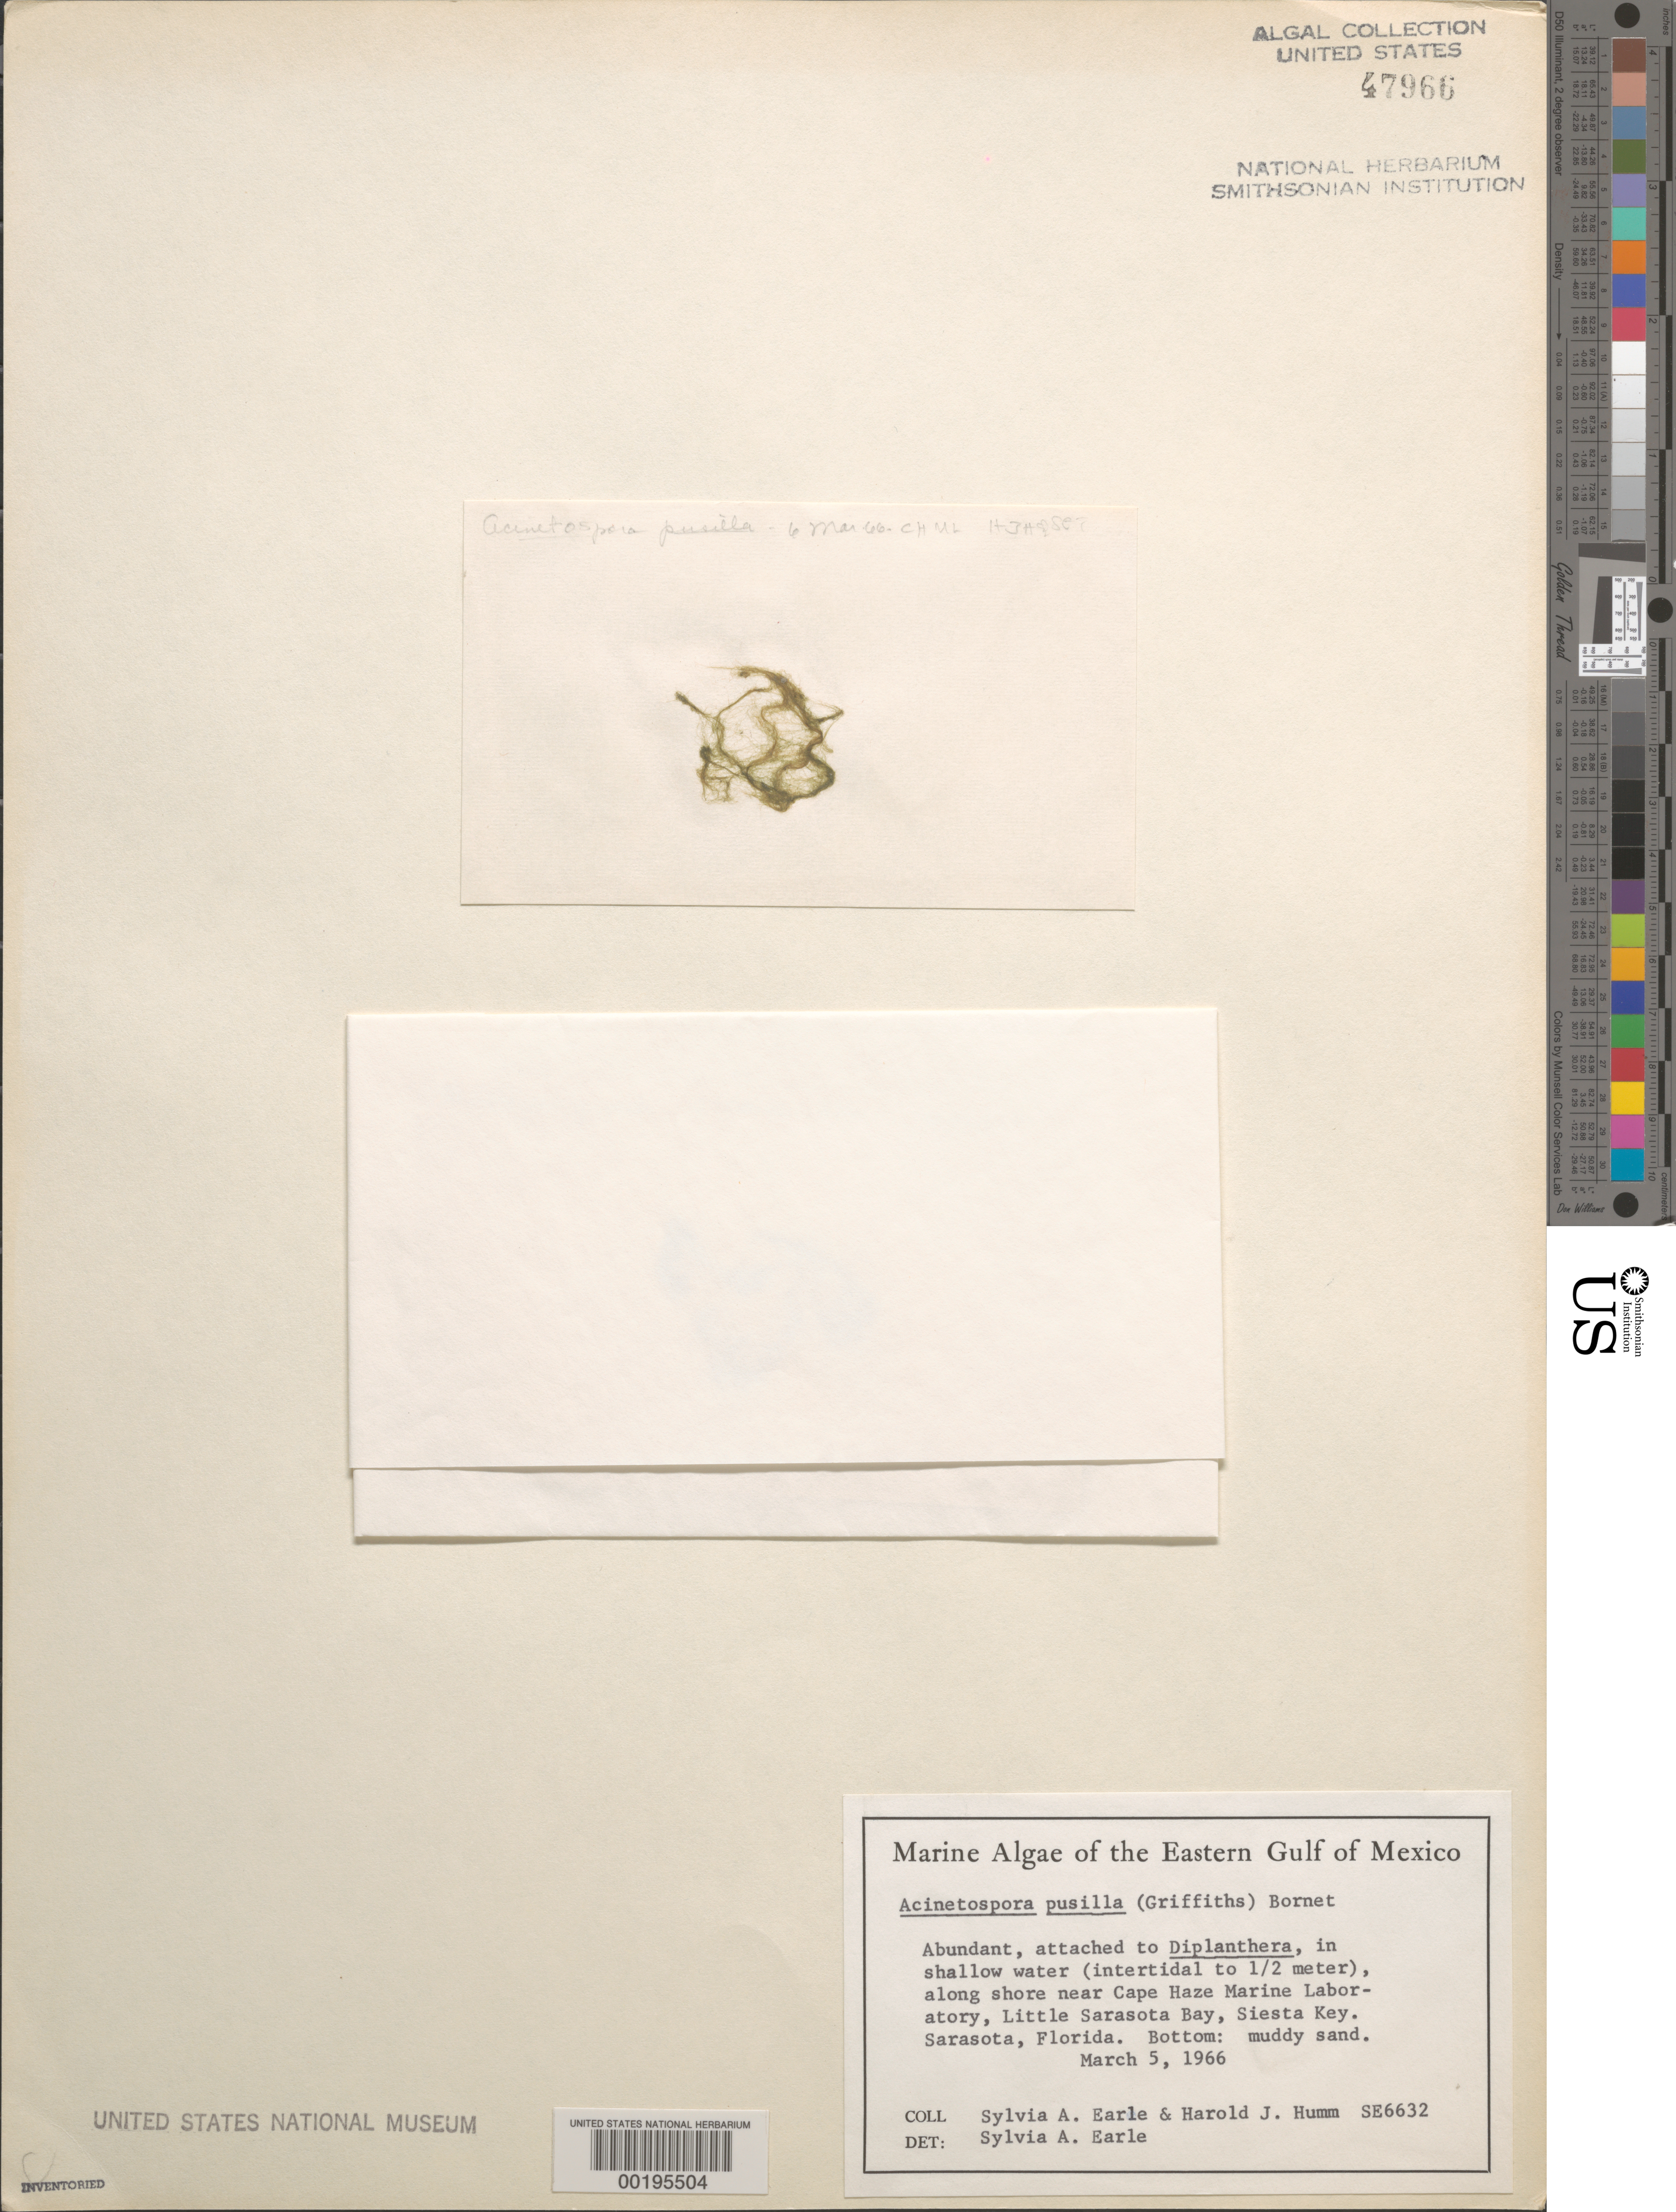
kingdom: Chromista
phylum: Ochrophyta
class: Phaeophyceae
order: Ectocarpales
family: Acinetosporaceae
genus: Acinetospora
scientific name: Acinetospora crinita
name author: (Carmich. in Harv.) Sauv.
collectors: S. A. Earle & H. J. Humm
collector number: Se 6632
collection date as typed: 05 Mar 1966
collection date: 1966-03-05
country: United States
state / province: Florida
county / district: Sarasota County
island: Siesta Key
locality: Little Sarasota Bay, near Cape Haze Marine Laboratory, Sarasota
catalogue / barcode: US 47966